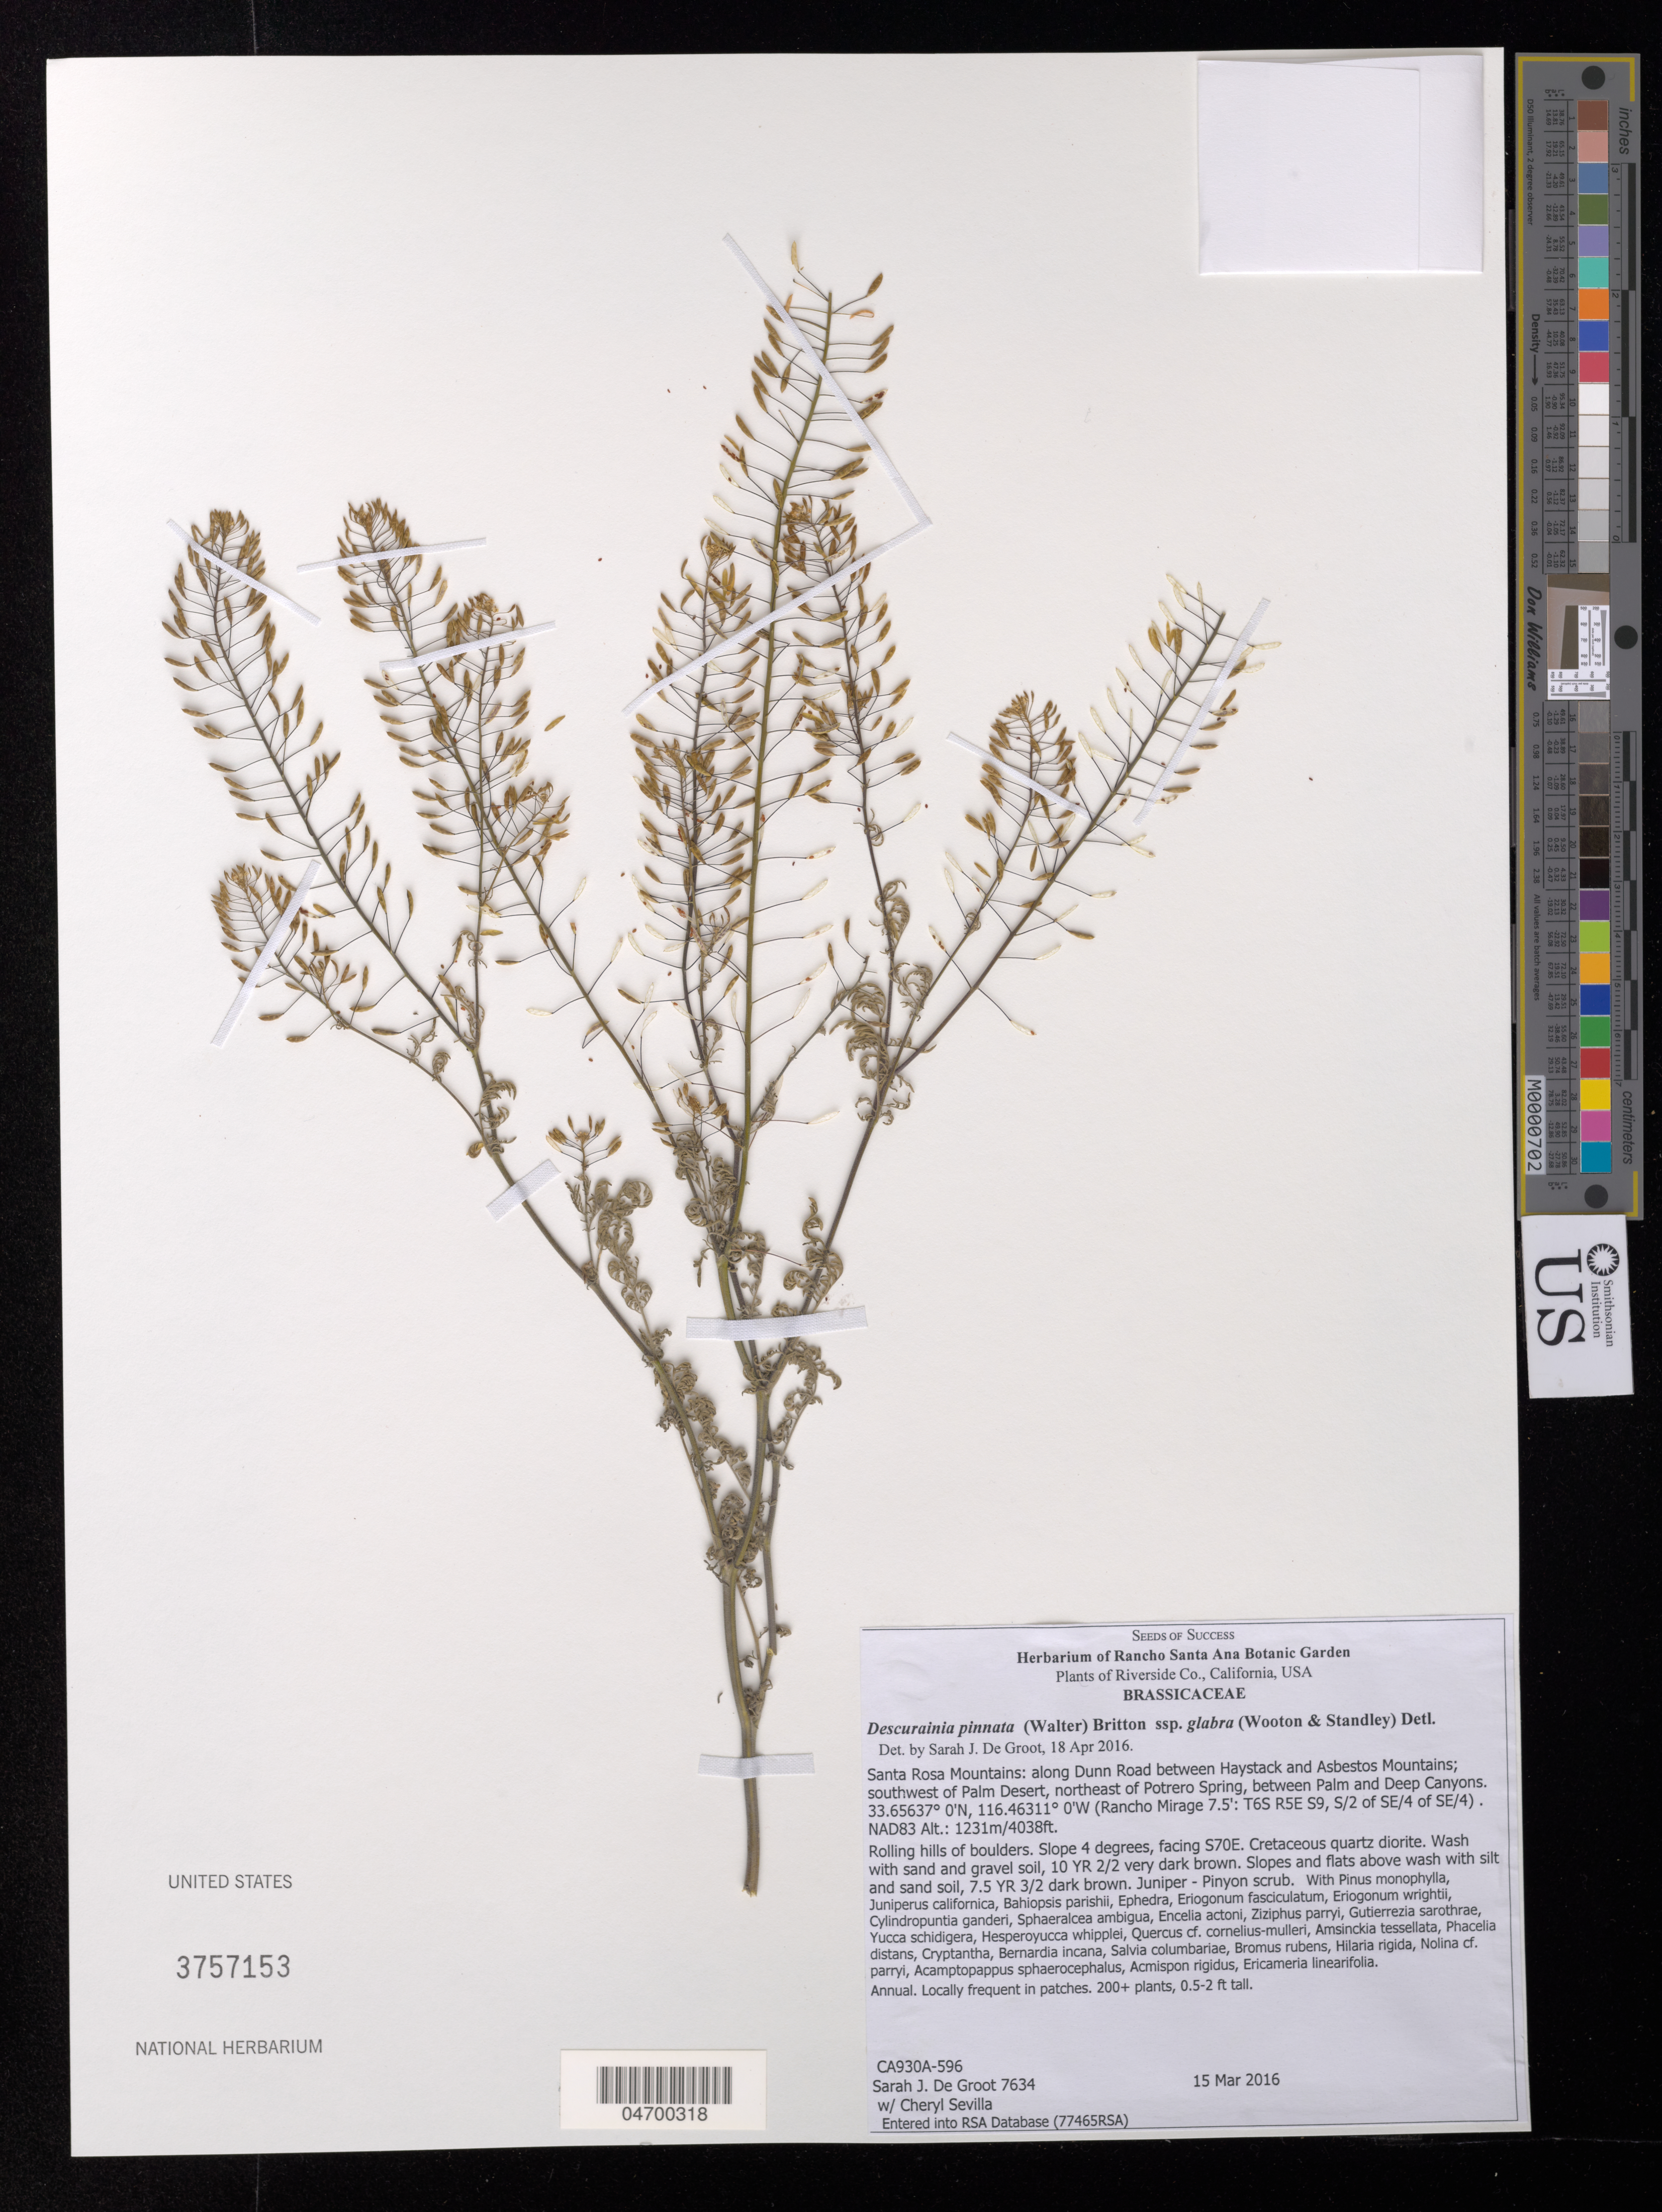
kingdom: Plantae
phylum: Tracheophyta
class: Magnoliopsida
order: Brassicales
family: Brassicaceae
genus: Descurainia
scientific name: Descurainia pinnata var. sp.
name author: (C.A. Mey.)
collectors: S. De Groot & C. Sevilla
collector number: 7634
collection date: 2016-03-15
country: United States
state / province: California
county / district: Riverside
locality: Riverside Co. Santa Rosa Mountains: along Dunn Road between Haystack and Asbestos Mountains; southwest of Palm Desert, northeast of Potrero Spring, between Palm and Deep Canyons. (Rancho Mirage 7.5': T6S R5E S9, S/2 of SE/4 of SE/4).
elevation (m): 1231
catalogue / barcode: US 3757153